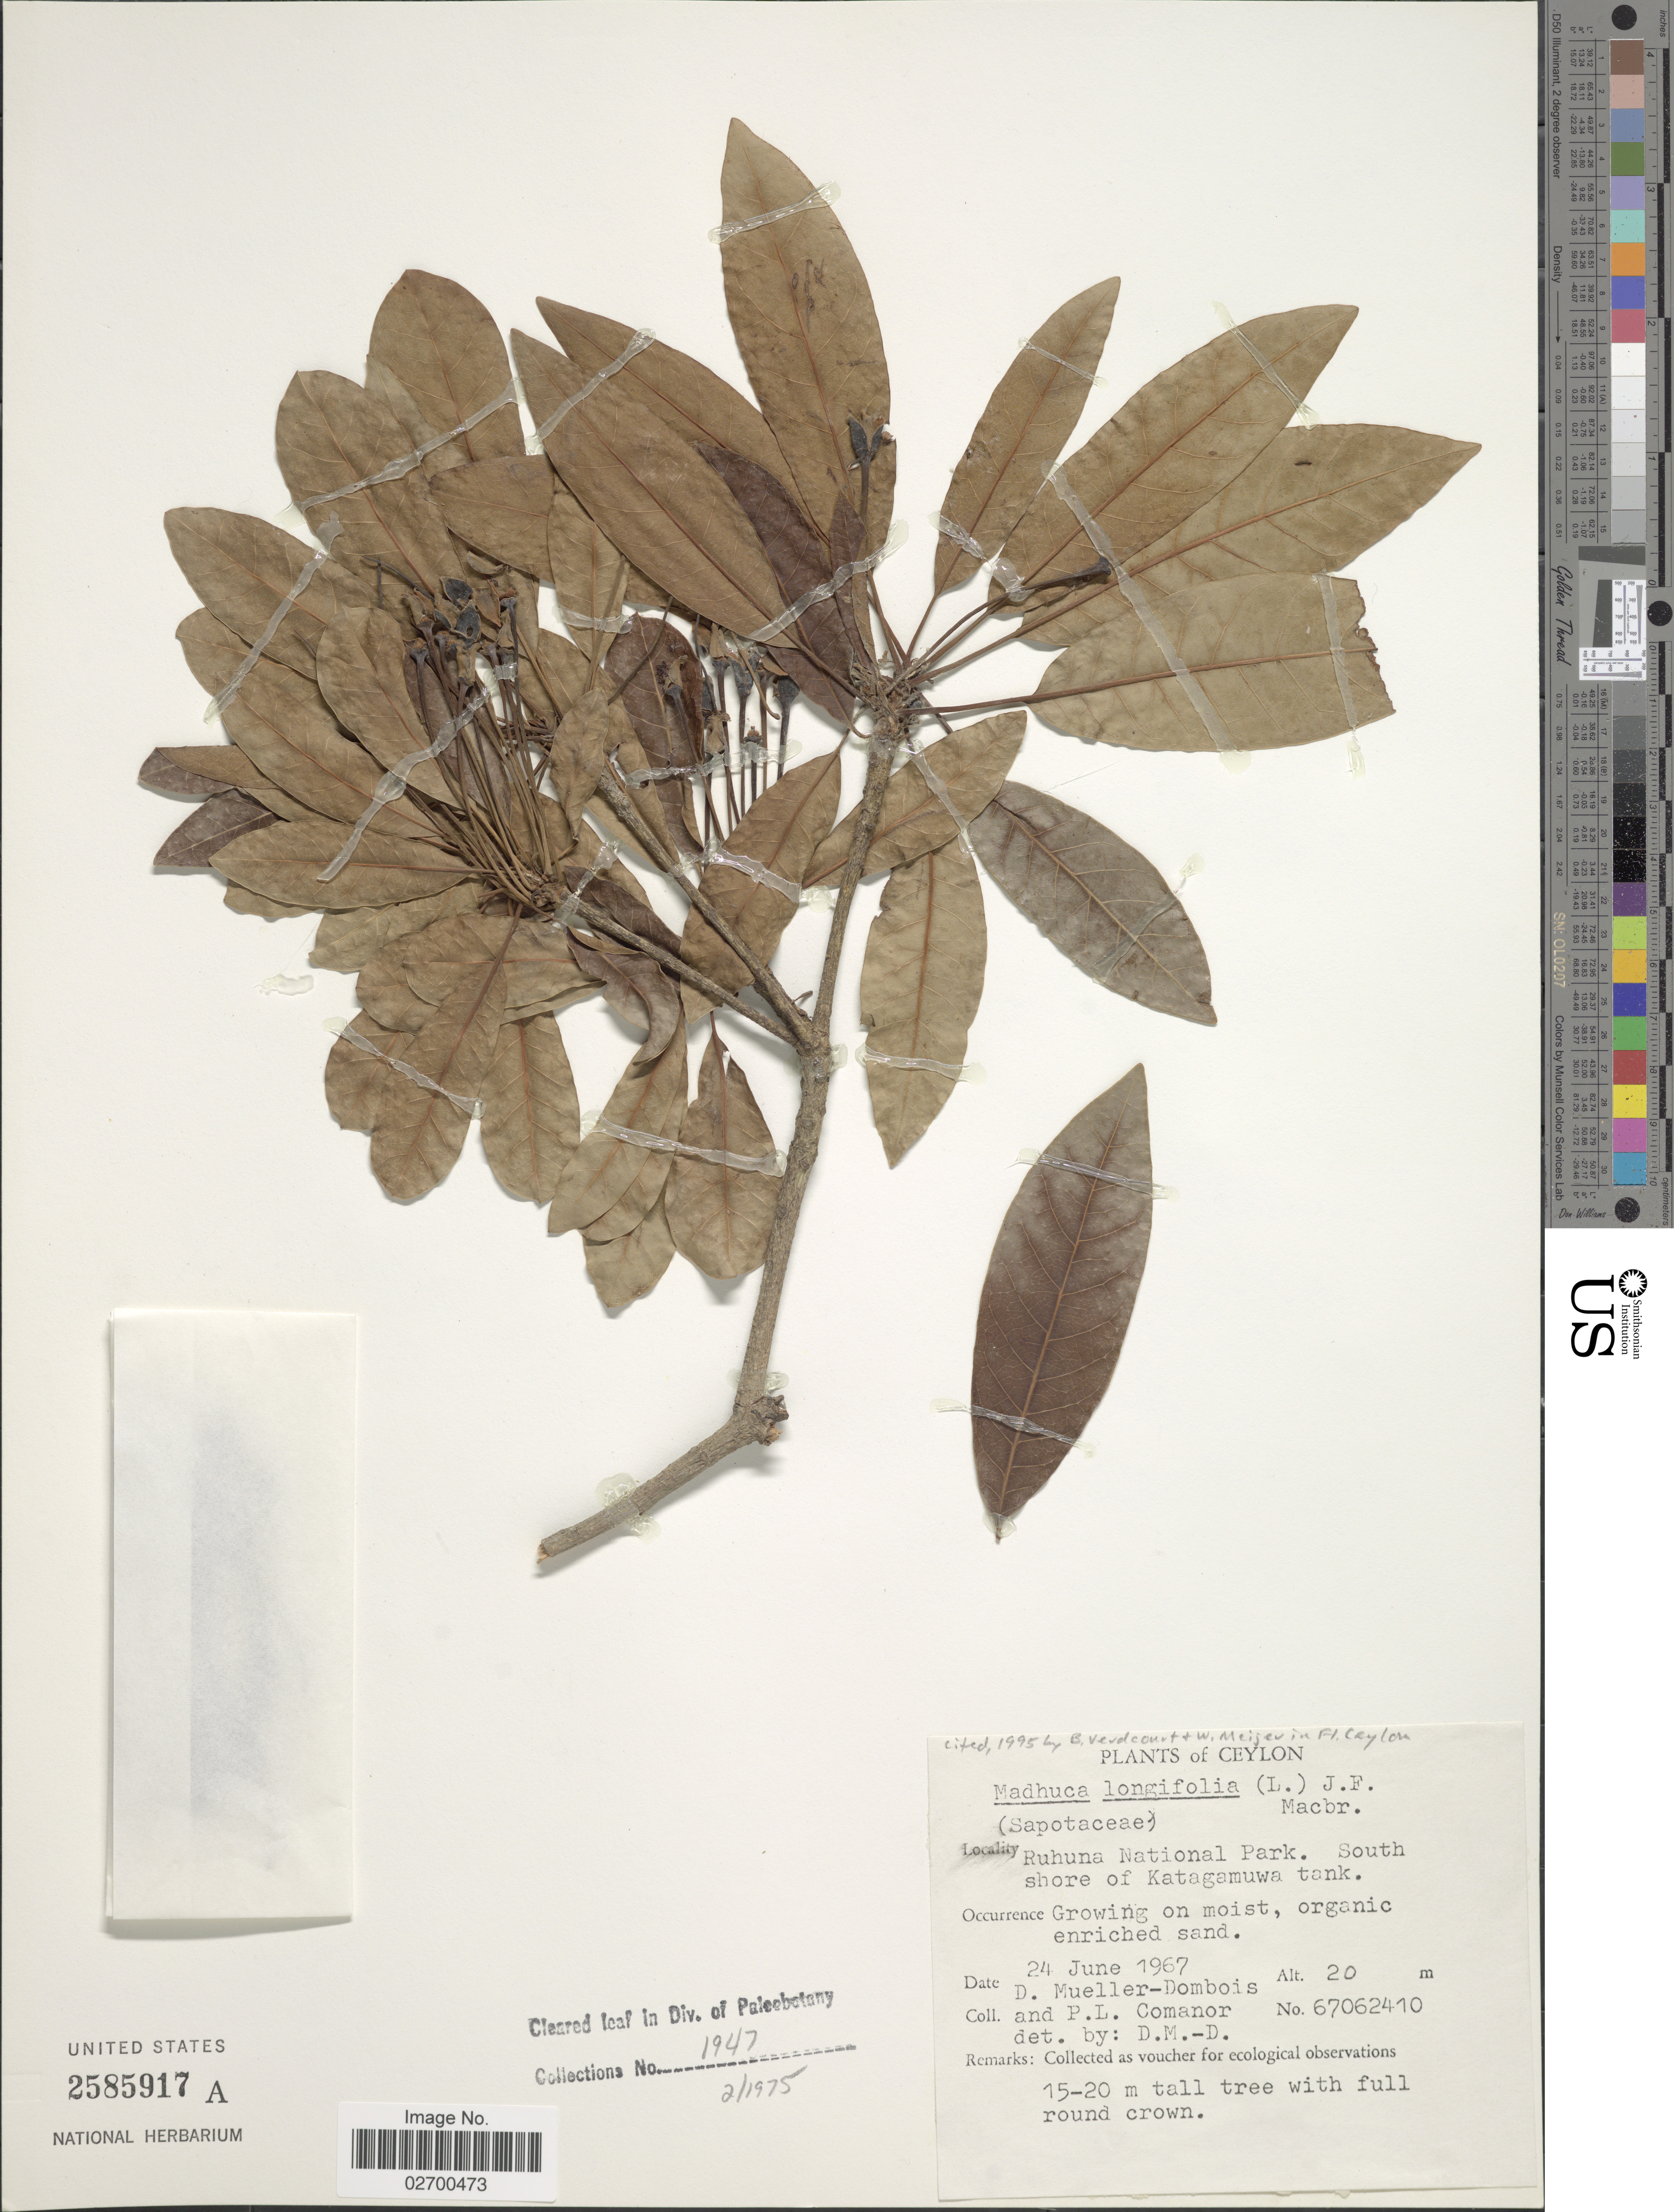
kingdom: Plantae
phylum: Tracheophyta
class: Magnoliopsida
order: Ericales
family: Sapotaceae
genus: Madhuca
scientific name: Madhuca longifolia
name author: (J. Koenig ex L.) J.F. Macbr.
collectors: D. Mueller-Dombois & P. Comanor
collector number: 67062410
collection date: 1967-06-24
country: Sri Lanka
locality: Ceylon. Ruhuna National Park. South shore of Katagamuwa tank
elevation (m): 20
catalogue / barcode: US 2585917A